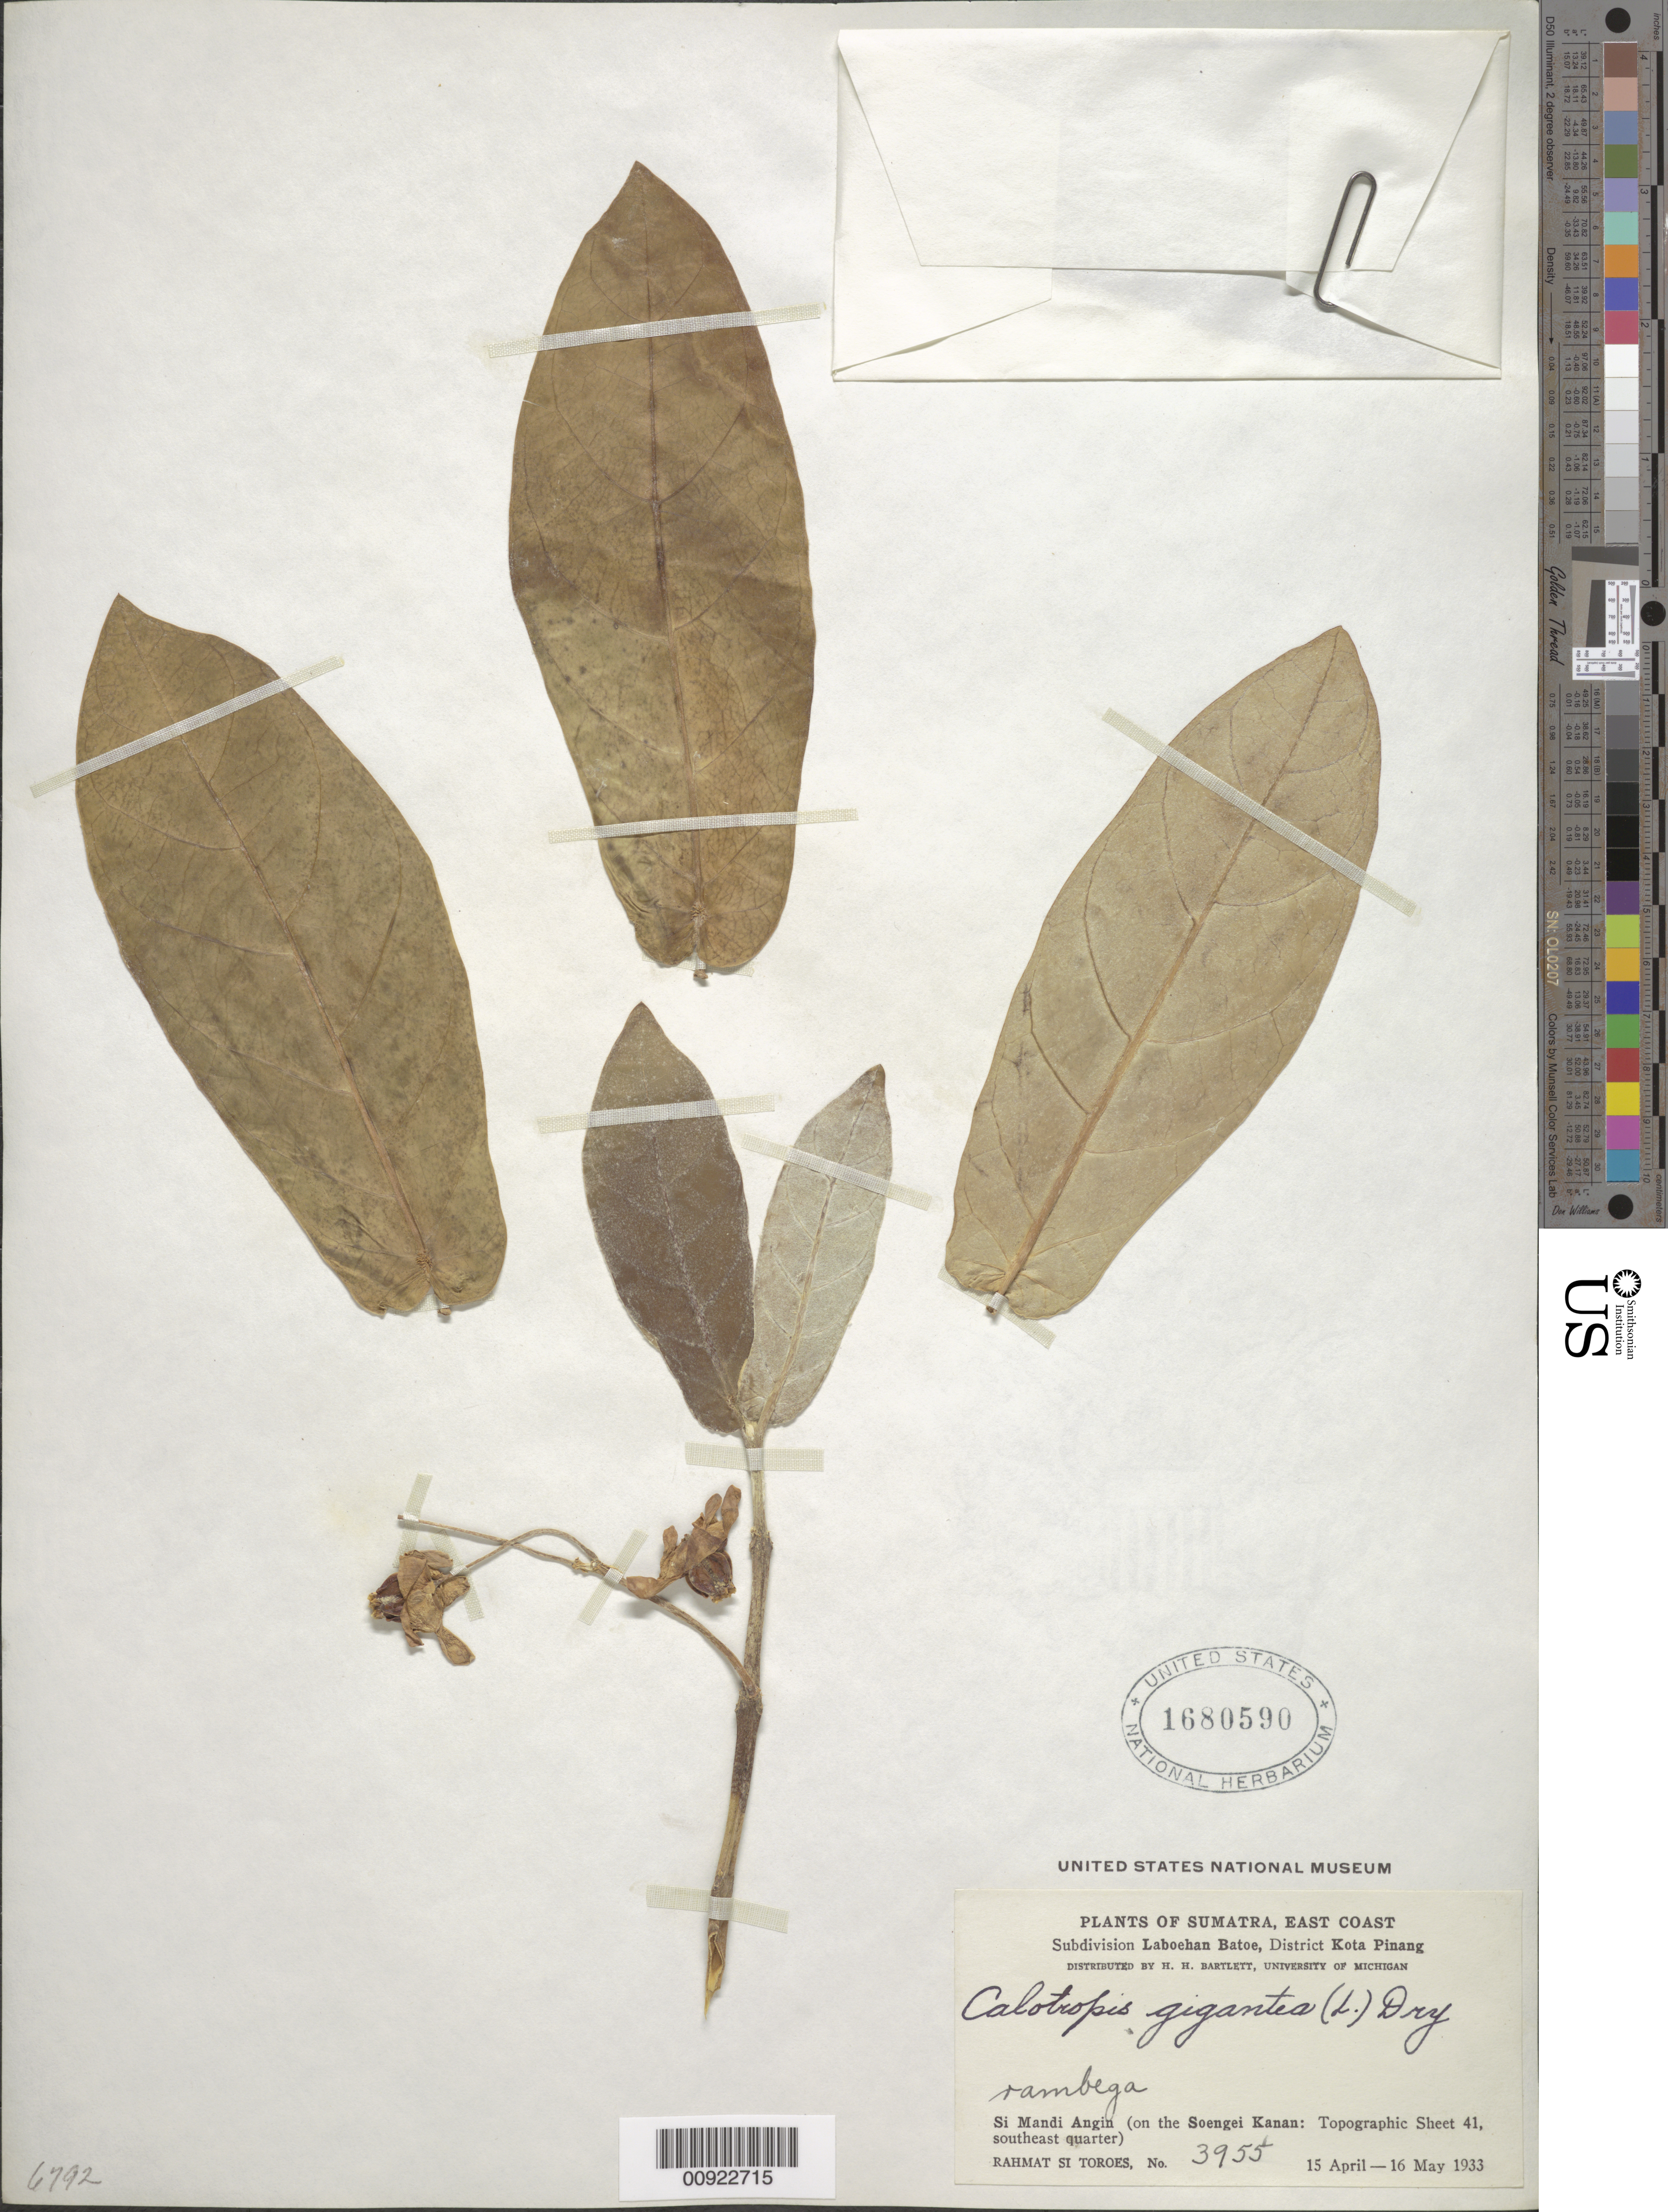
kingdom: Plantae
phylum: Tracheophyta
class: Magnoliopsida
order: Gentianales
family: Apocynaceae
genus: Calotropis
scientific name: Calotropis gigantea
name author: (L.) W.T. Aiton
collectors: Rahmat Si Boeea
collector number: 3955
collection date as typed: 15 Apr 1933 to 16 May 1933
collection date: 1933-04-15/1933-05-16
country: Indonesia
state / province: Laboehan Batoe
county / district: Kota Pinang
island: Sumatra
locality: Si Mandi Angin (on the Soengei Kanan: Topographic sheet 41, SE quarter)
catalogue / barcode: US 1680590